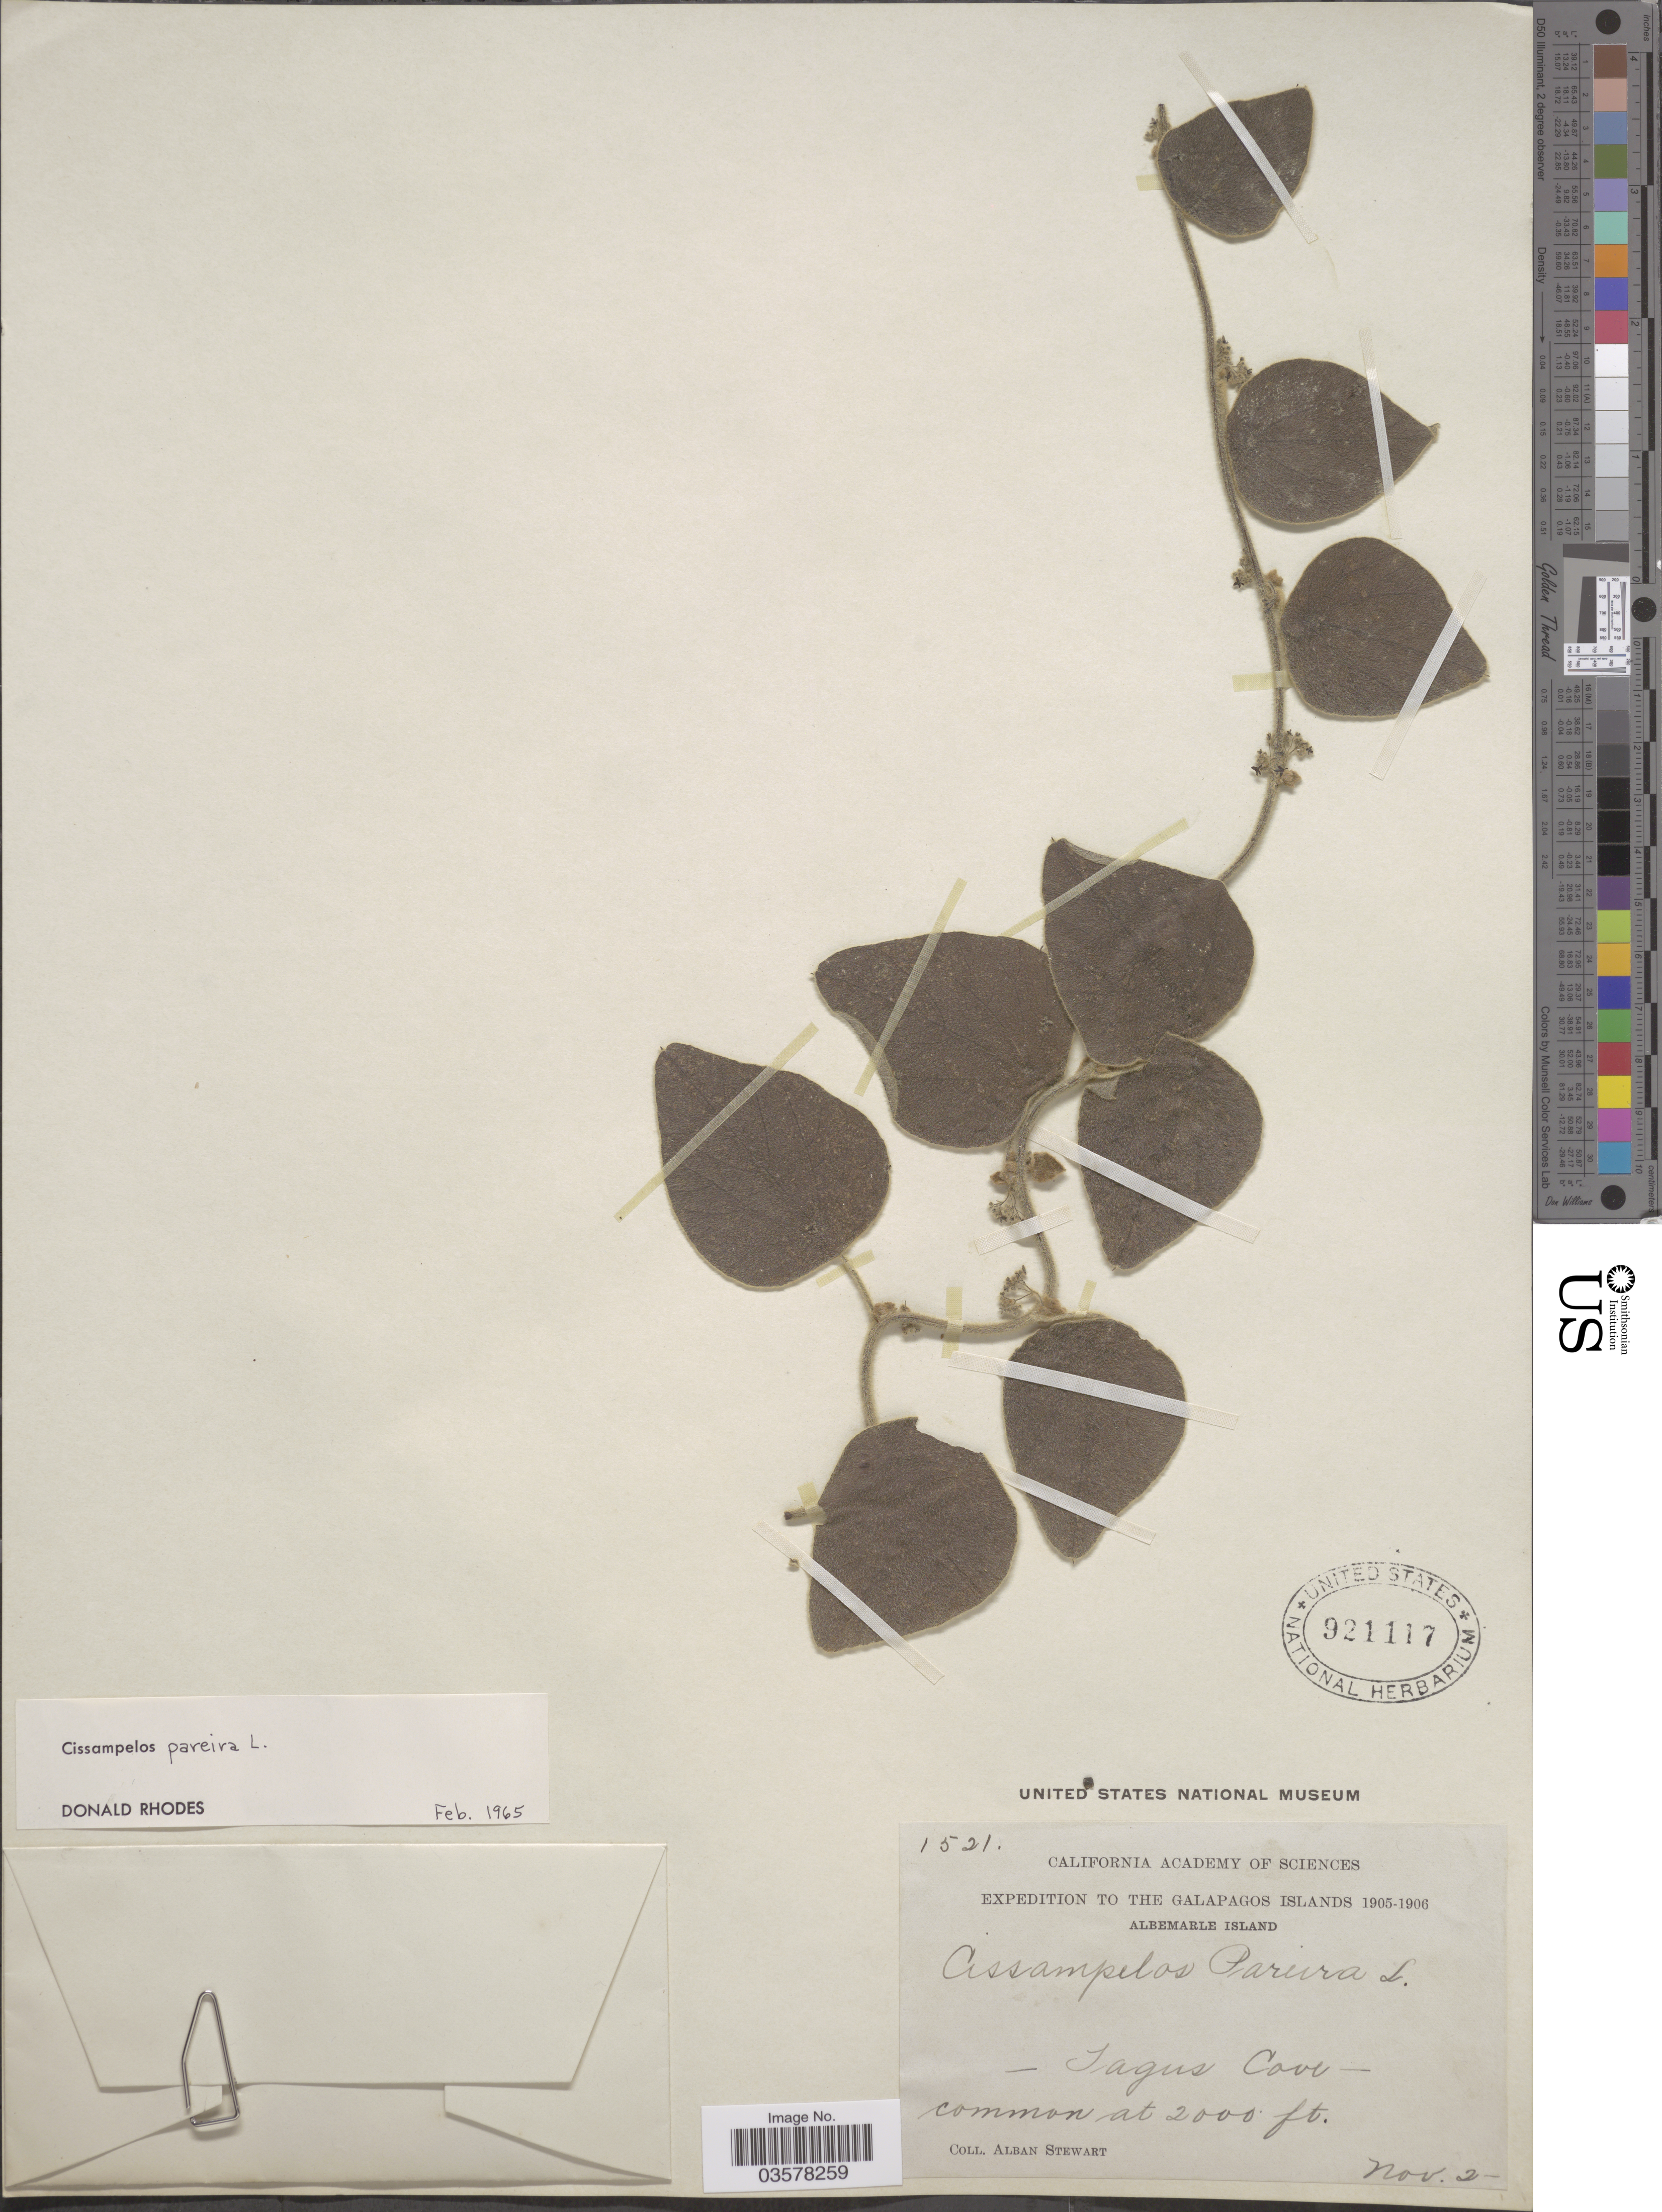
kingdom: Plantae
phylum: Tracheophyta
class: Magnoliopsida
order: Ranunculales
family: Menispermaceae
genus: Cissampelos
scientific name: Cissampelos pareira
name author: L.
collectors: A. Stewart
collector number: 1521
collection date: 1905-11-02/1906-11-02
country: Ecuador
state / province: Colón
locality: The Galapagos Islands. Albemarle Island. Tagus Cove.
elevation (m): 610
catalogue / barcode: US 921117